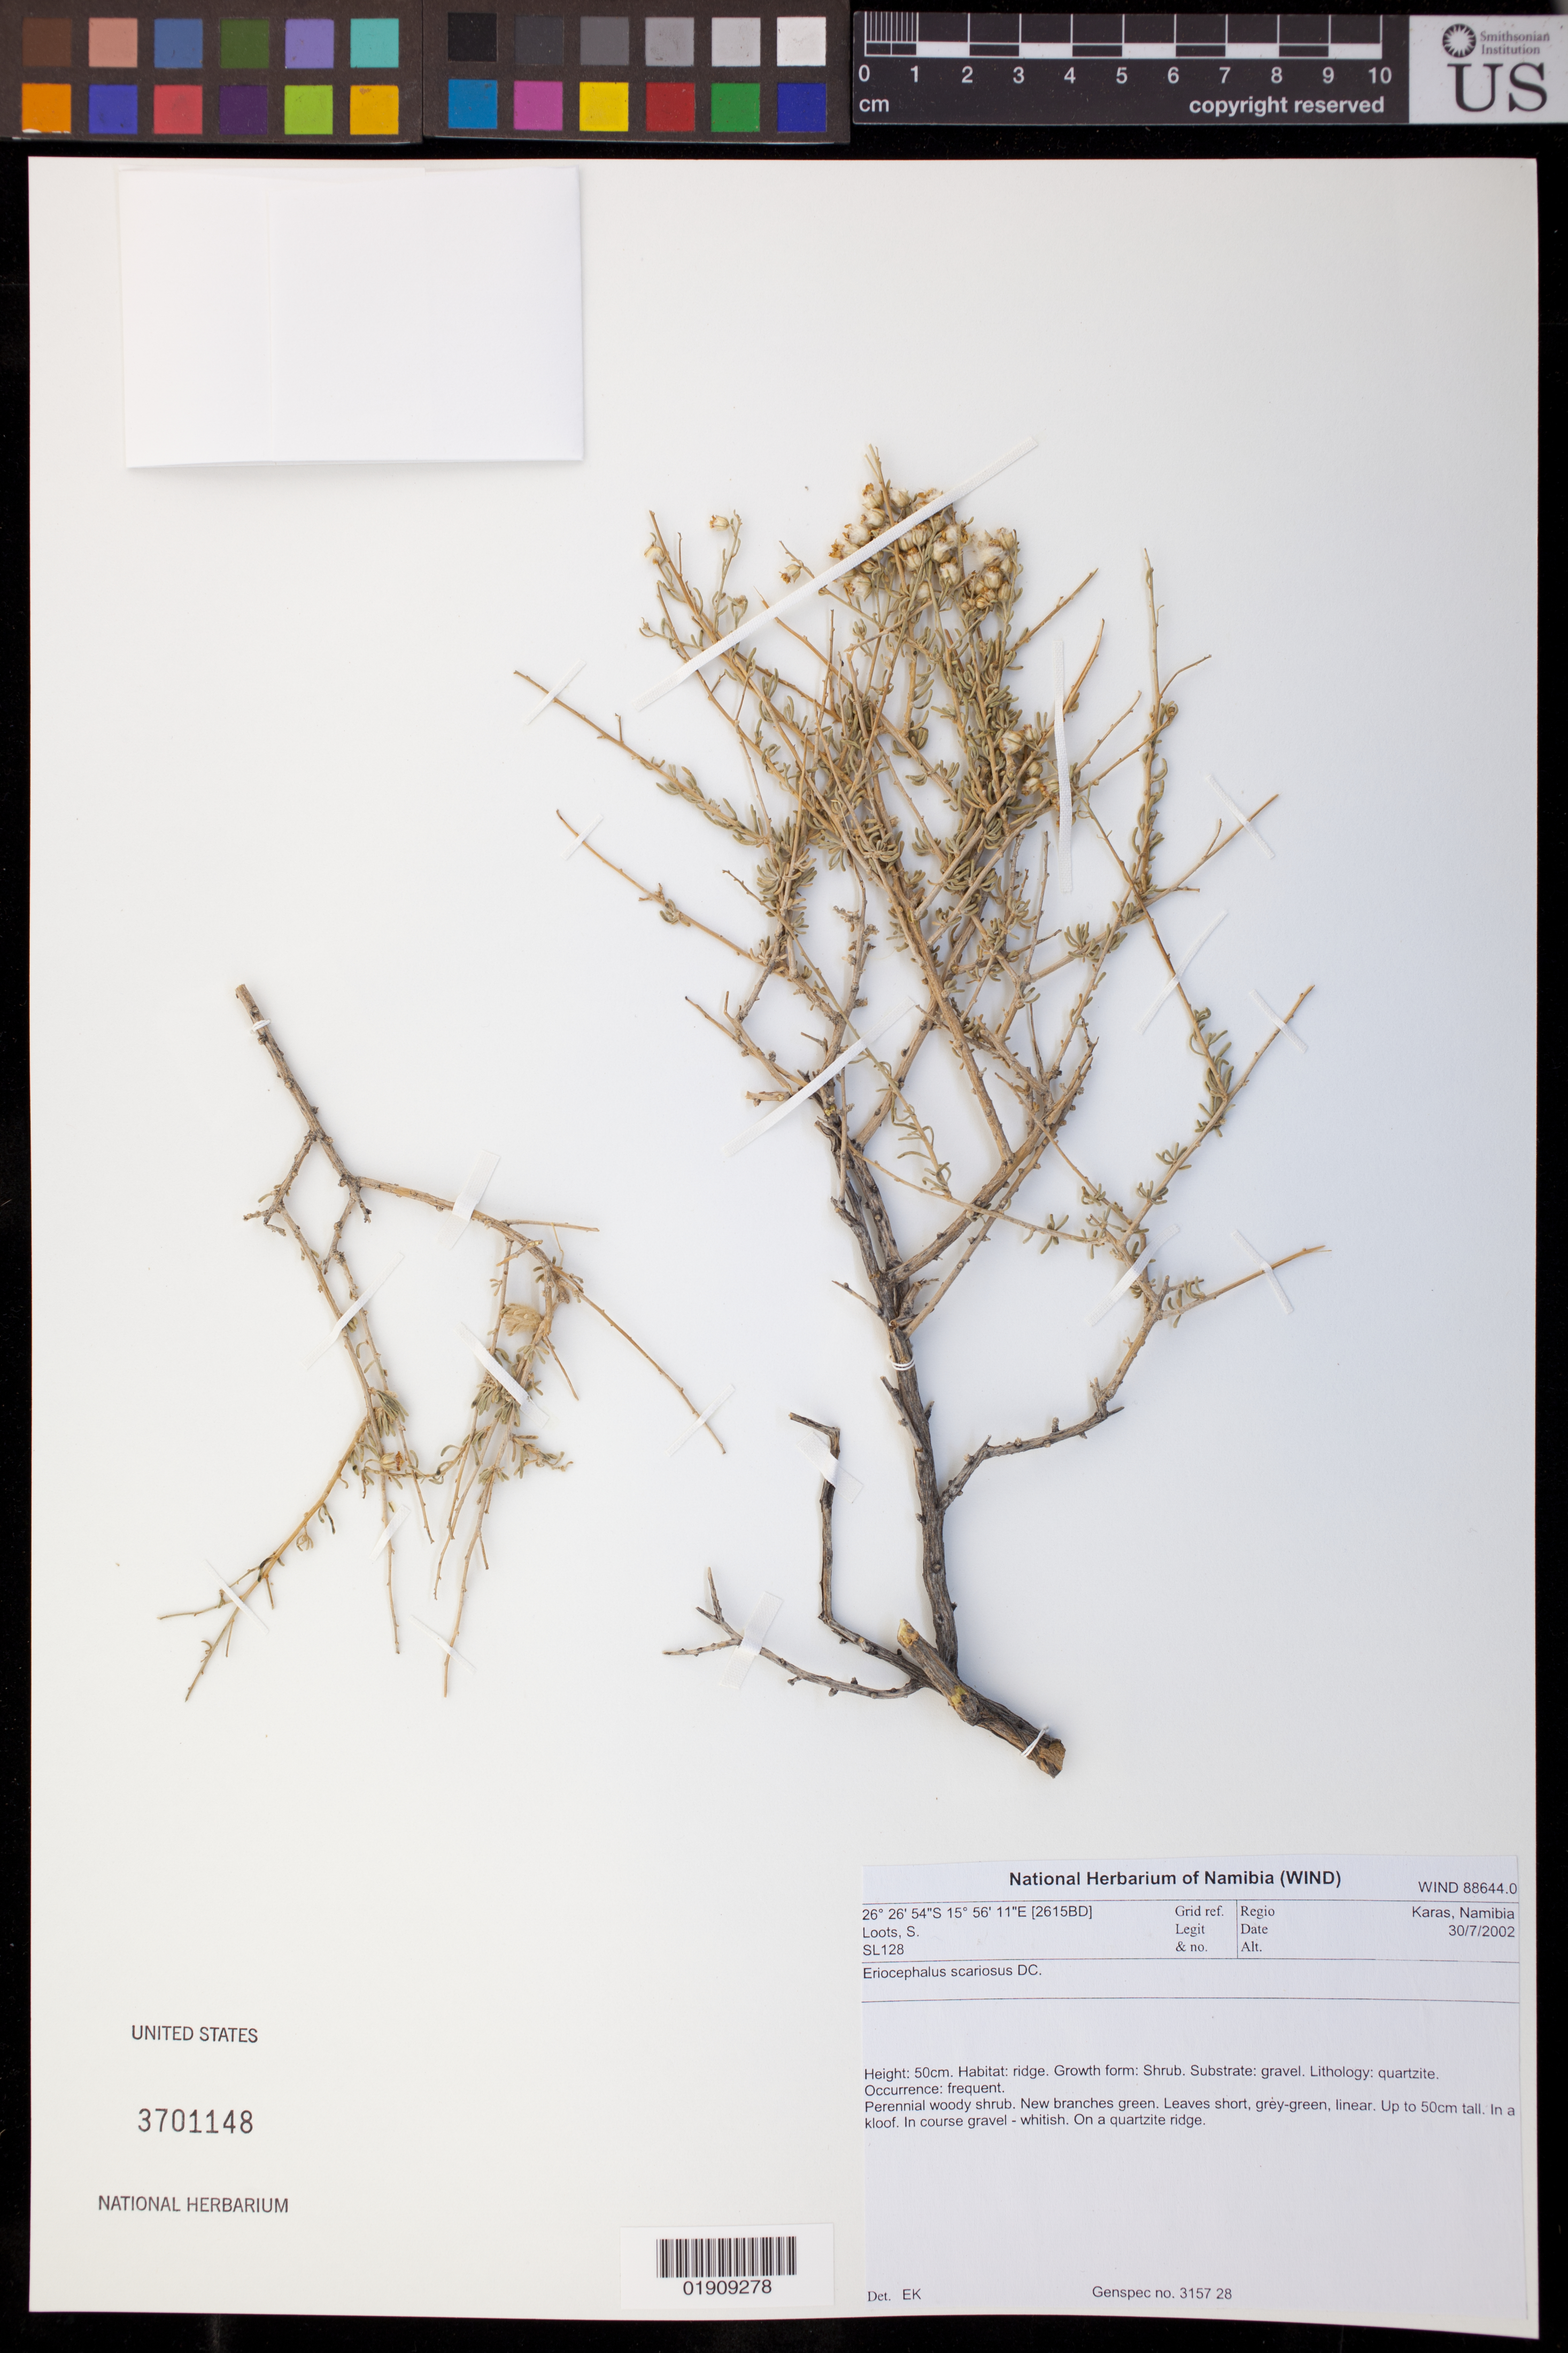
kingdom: Plantae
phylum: Tracheophyta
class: Magnoliopsida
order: Asterales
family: Asteraceae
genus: Eriocephalus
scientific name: Eriocephalus scariosus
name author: DC.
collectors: S. Loots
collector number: SL128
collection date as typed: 30 July 2002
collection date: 2002-07-30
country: Namibia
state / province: Karas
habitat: In a kloff, course gravel-shitish; on a quartize ridge, Freguent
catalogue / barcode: US 3701148